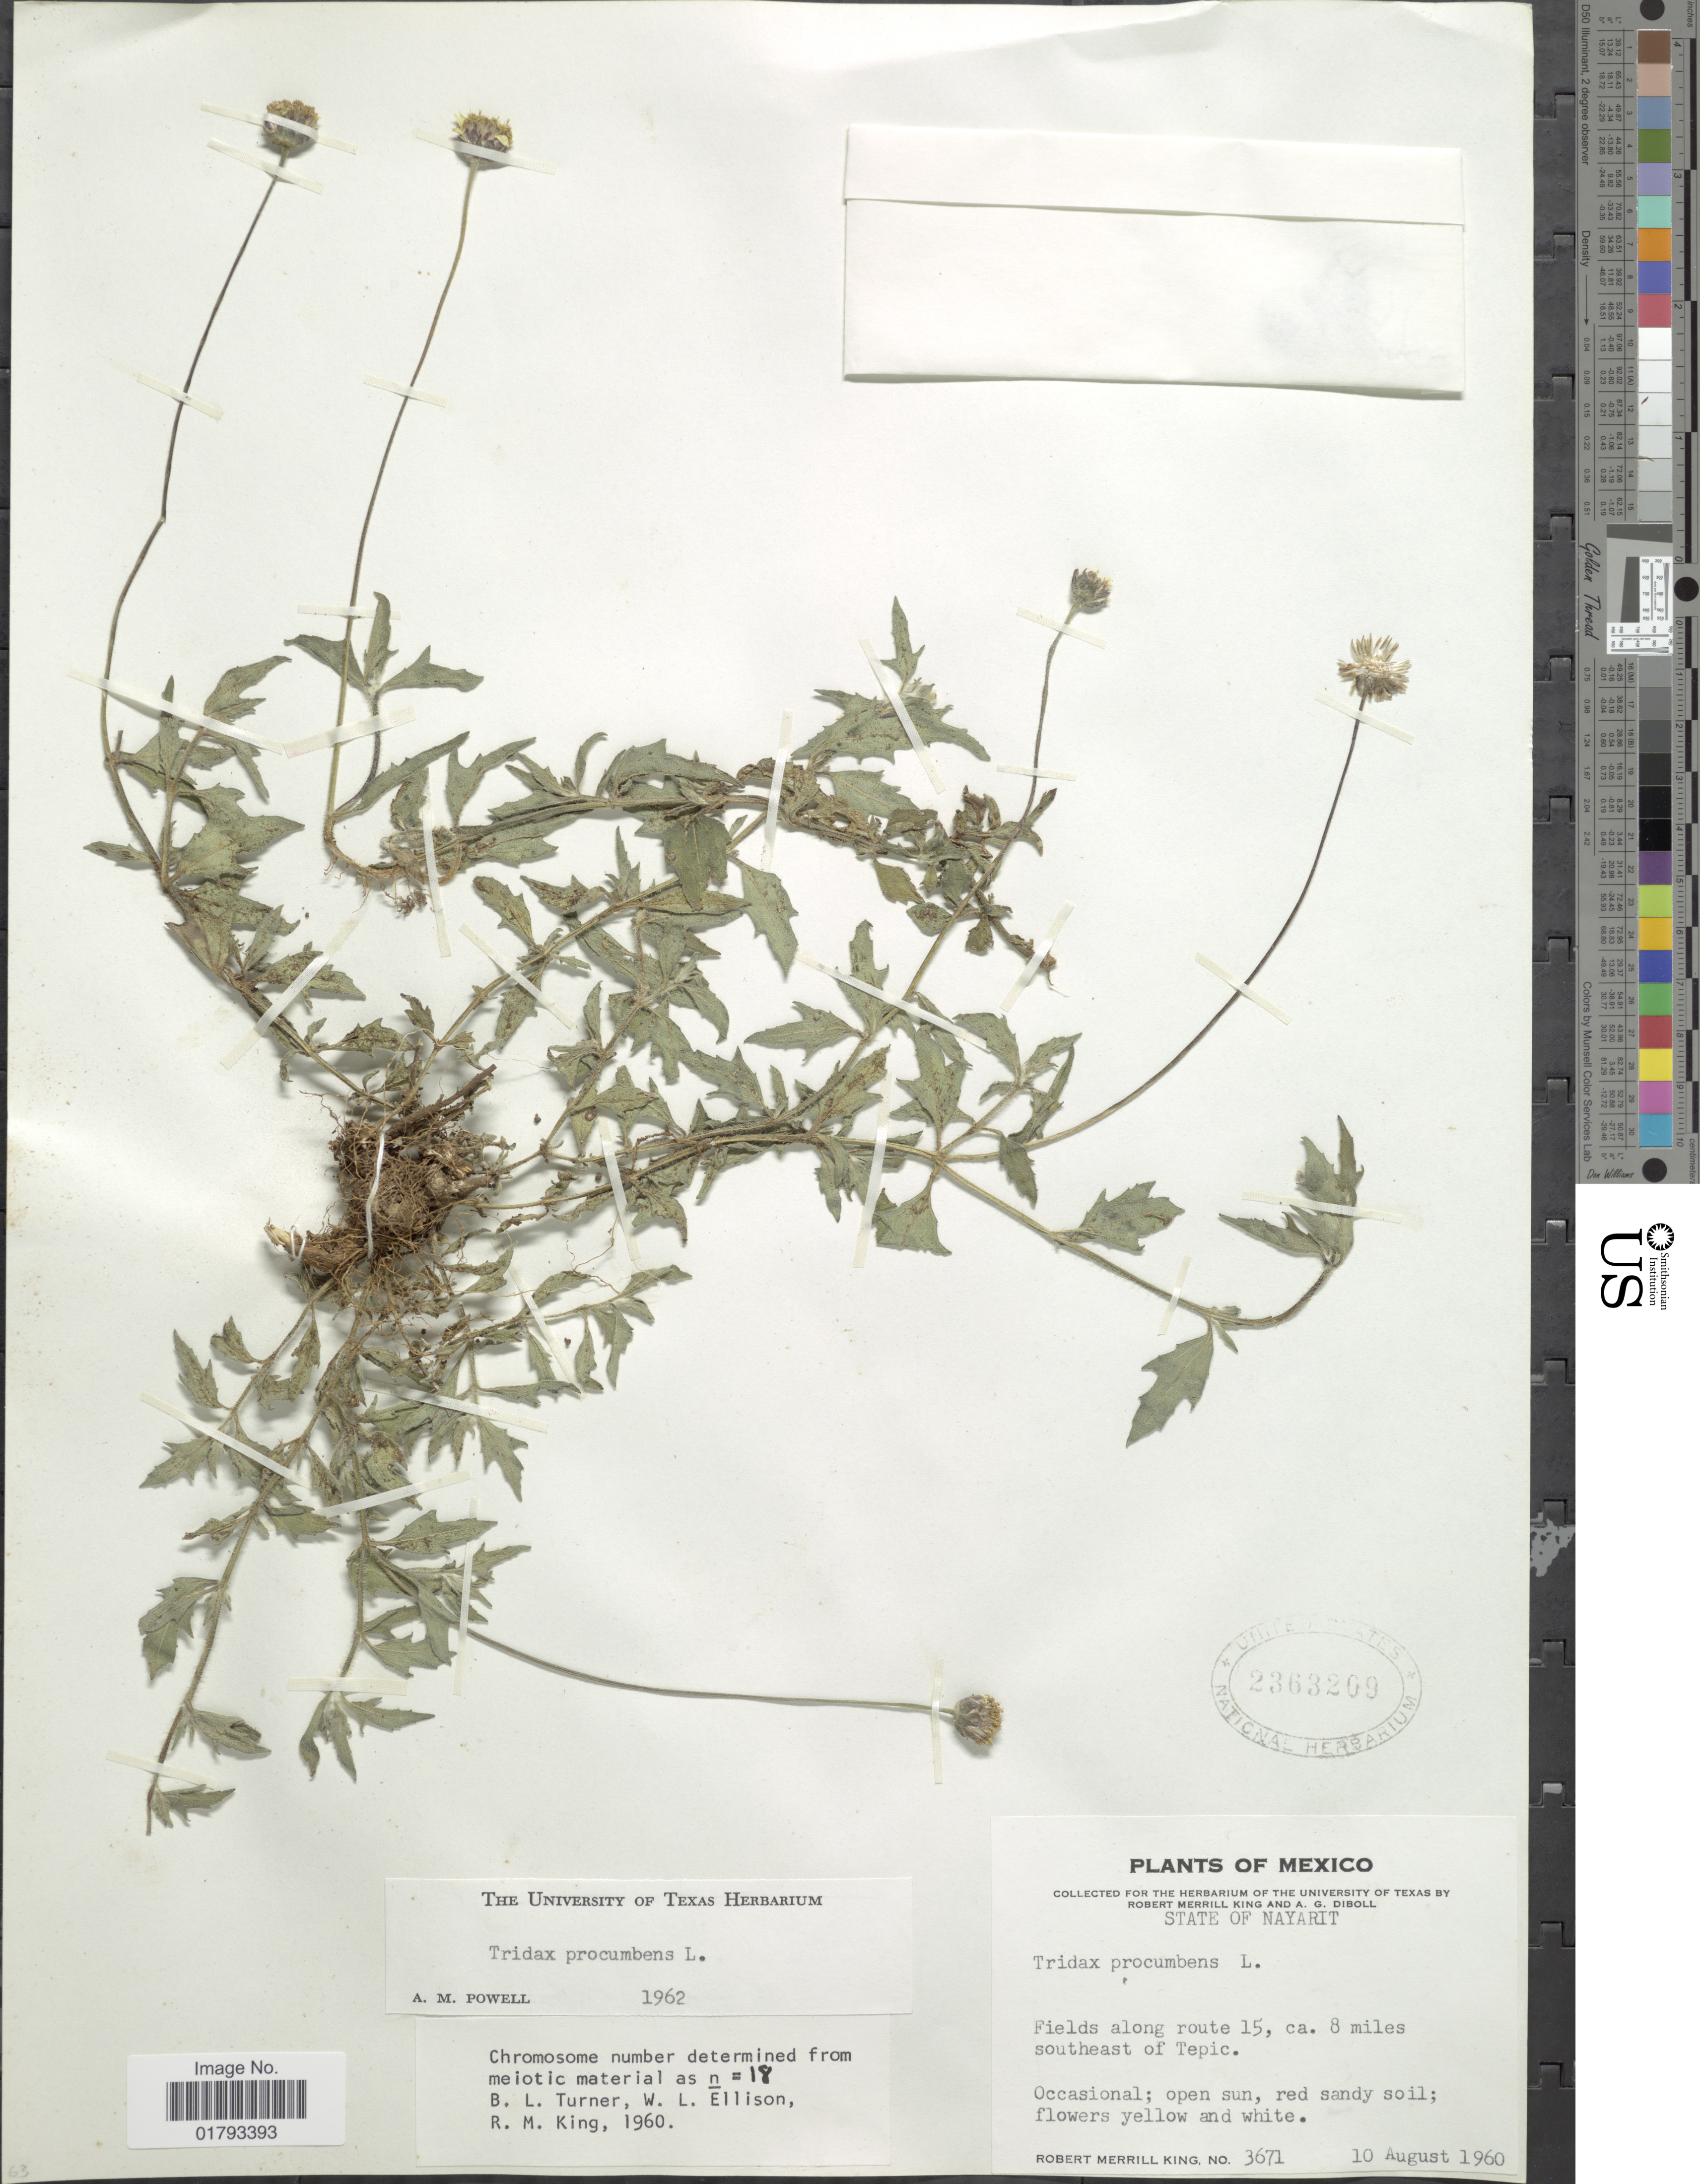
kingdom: Plantae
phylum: Tracheophyta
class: Magnoliopsida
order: Asterales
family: Asteraceae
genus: Tridax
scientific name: Tridax procumbens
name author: L.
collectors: R. M. King & A. Diboll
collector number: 3671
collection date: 1960-08-10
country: Mexico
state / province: Nayarit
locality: State of Nayarit, Fields along route 15, ca. 8 miles southeast of Tepic.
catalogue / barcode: US 2363209